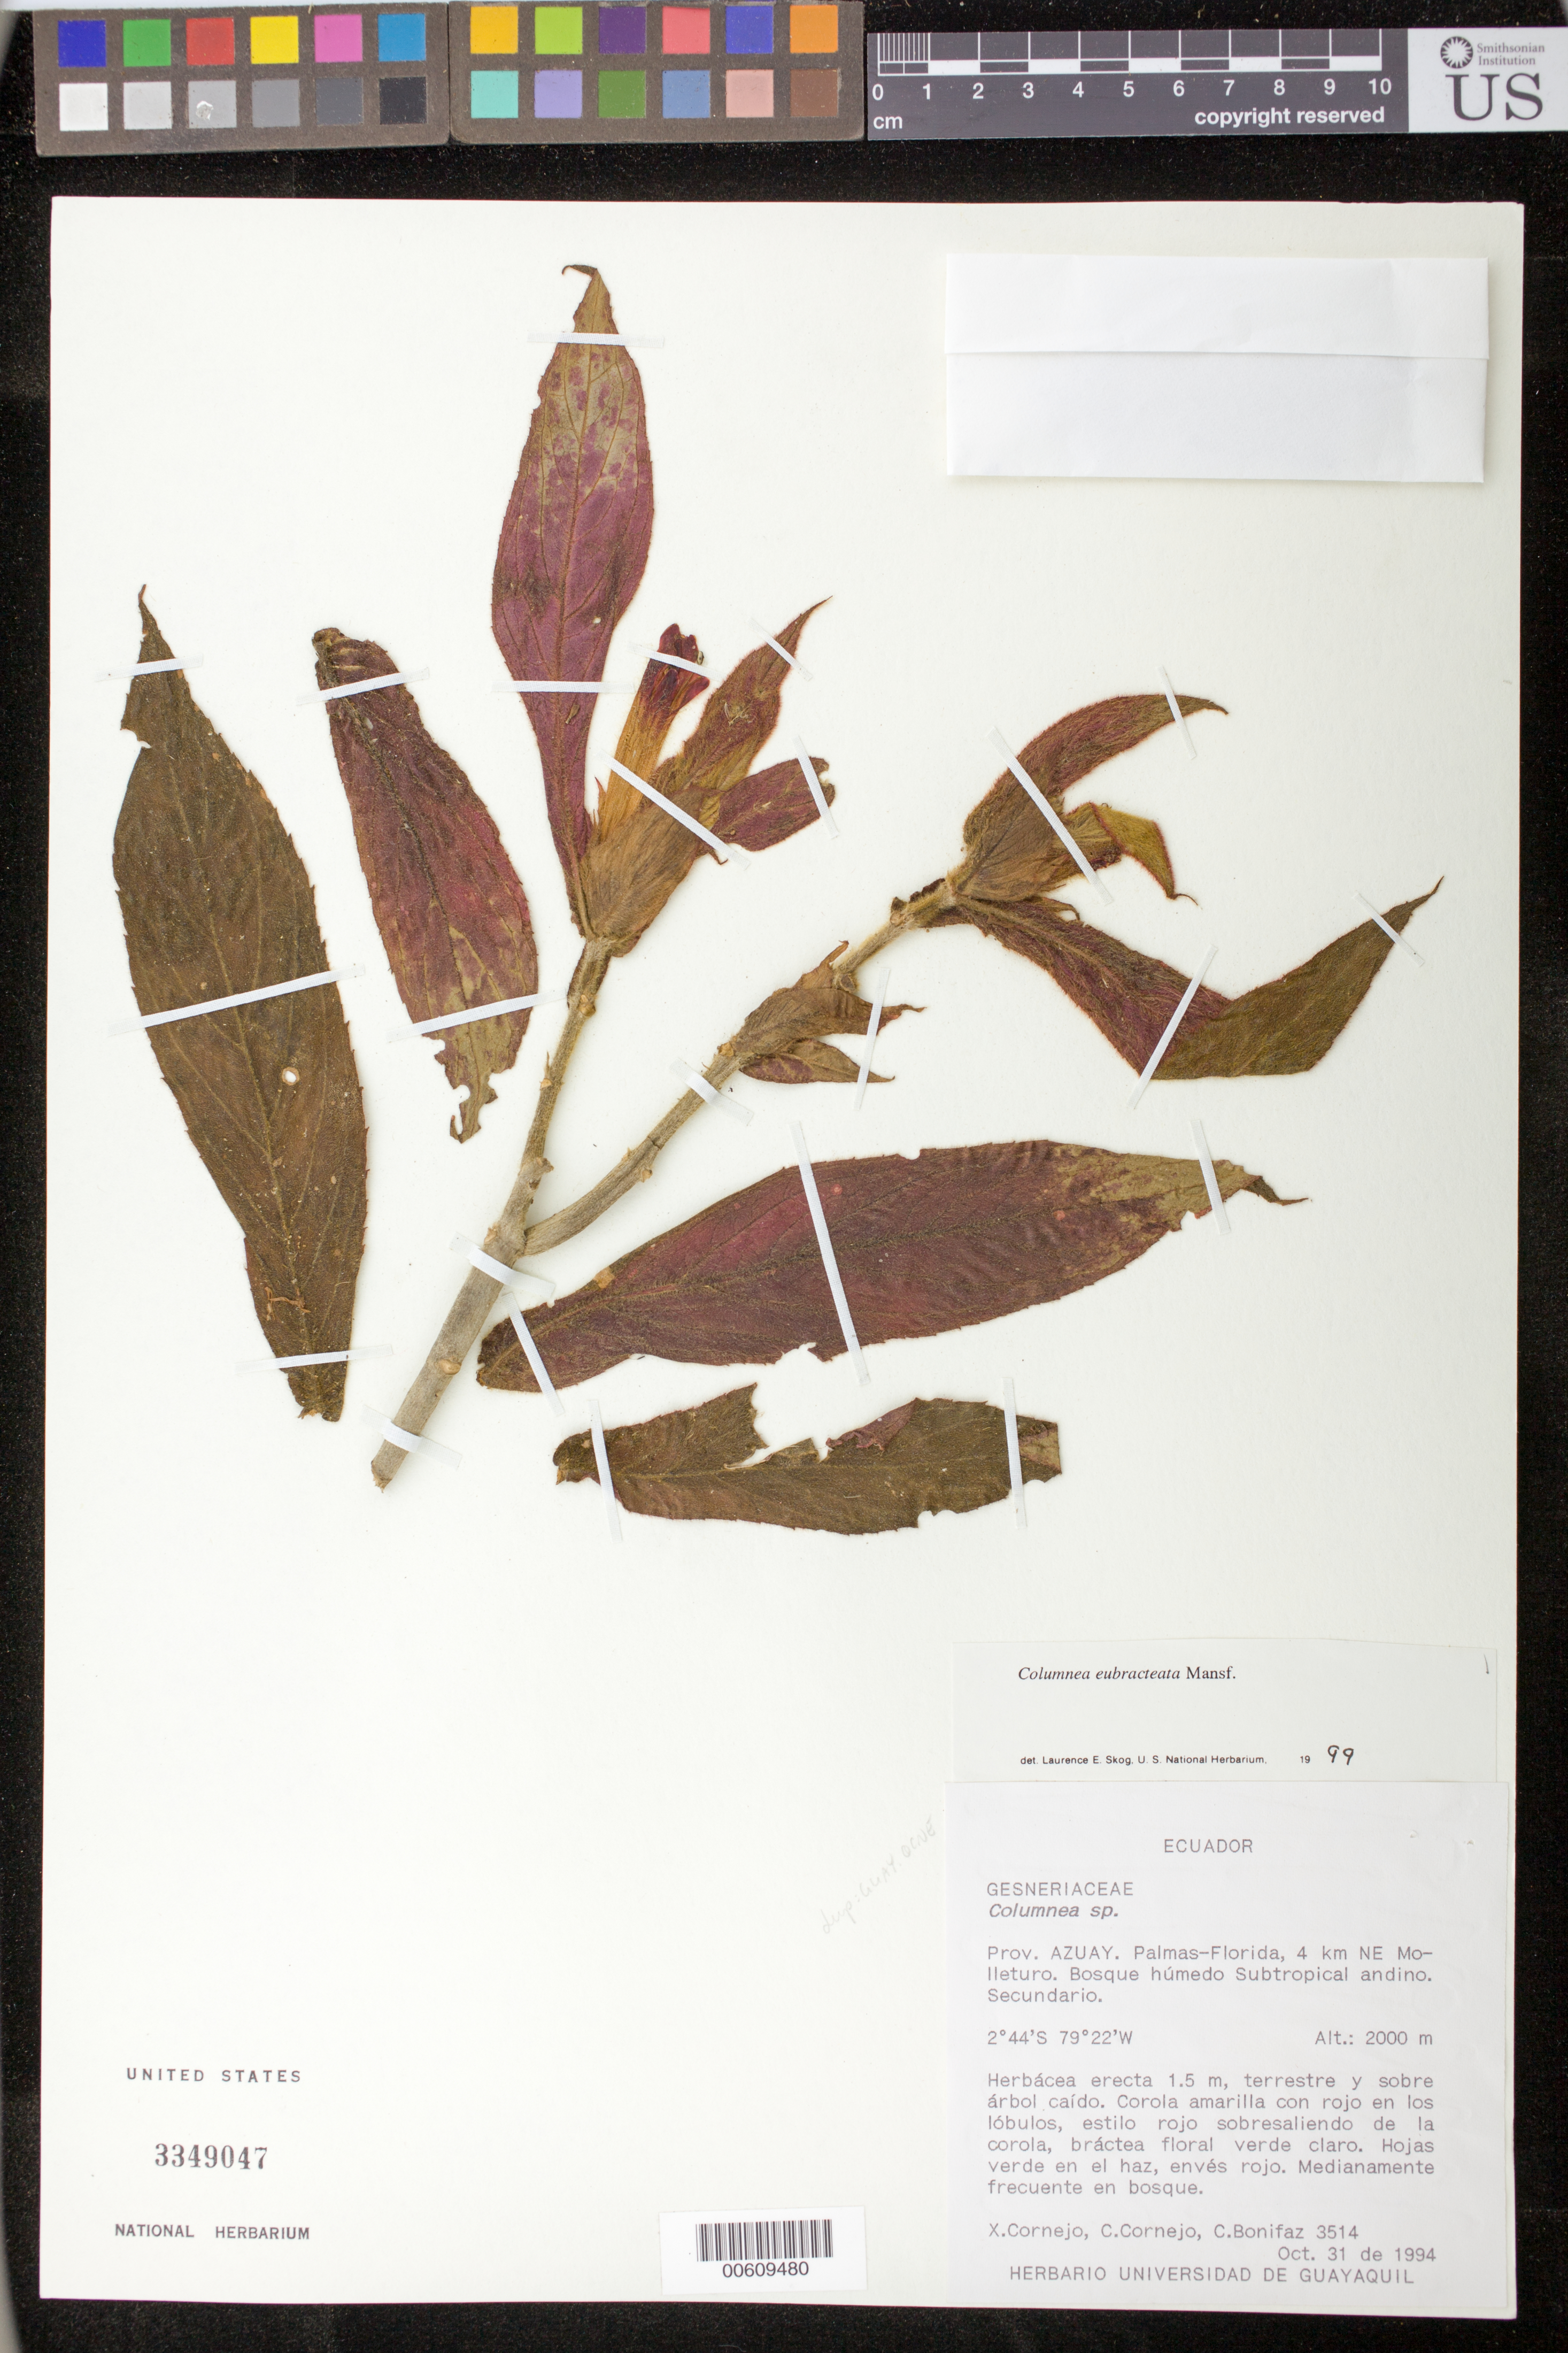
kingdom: Plantae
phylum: Tracheophyta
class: Magnoliopsida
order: Lamiales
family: Gesneriaceae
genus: Columnea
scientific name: Columnea eubracteata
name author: Mansf.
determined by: Clark, J. L., (SEL), The Marie Selby Botanical Garden (UNITED STATES)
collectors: X. F. Cornejo, C. Cornejo & C. Bonifaz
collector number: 3514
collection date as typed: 31 Oct 1994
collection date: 1994-10-31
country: Ecuador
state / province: Azuay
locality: Palmas-Florida, 4 km NE Molleturo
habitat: Bosque húmedo subtropical andino, secundario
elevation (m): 2000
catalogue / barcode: US 3349047